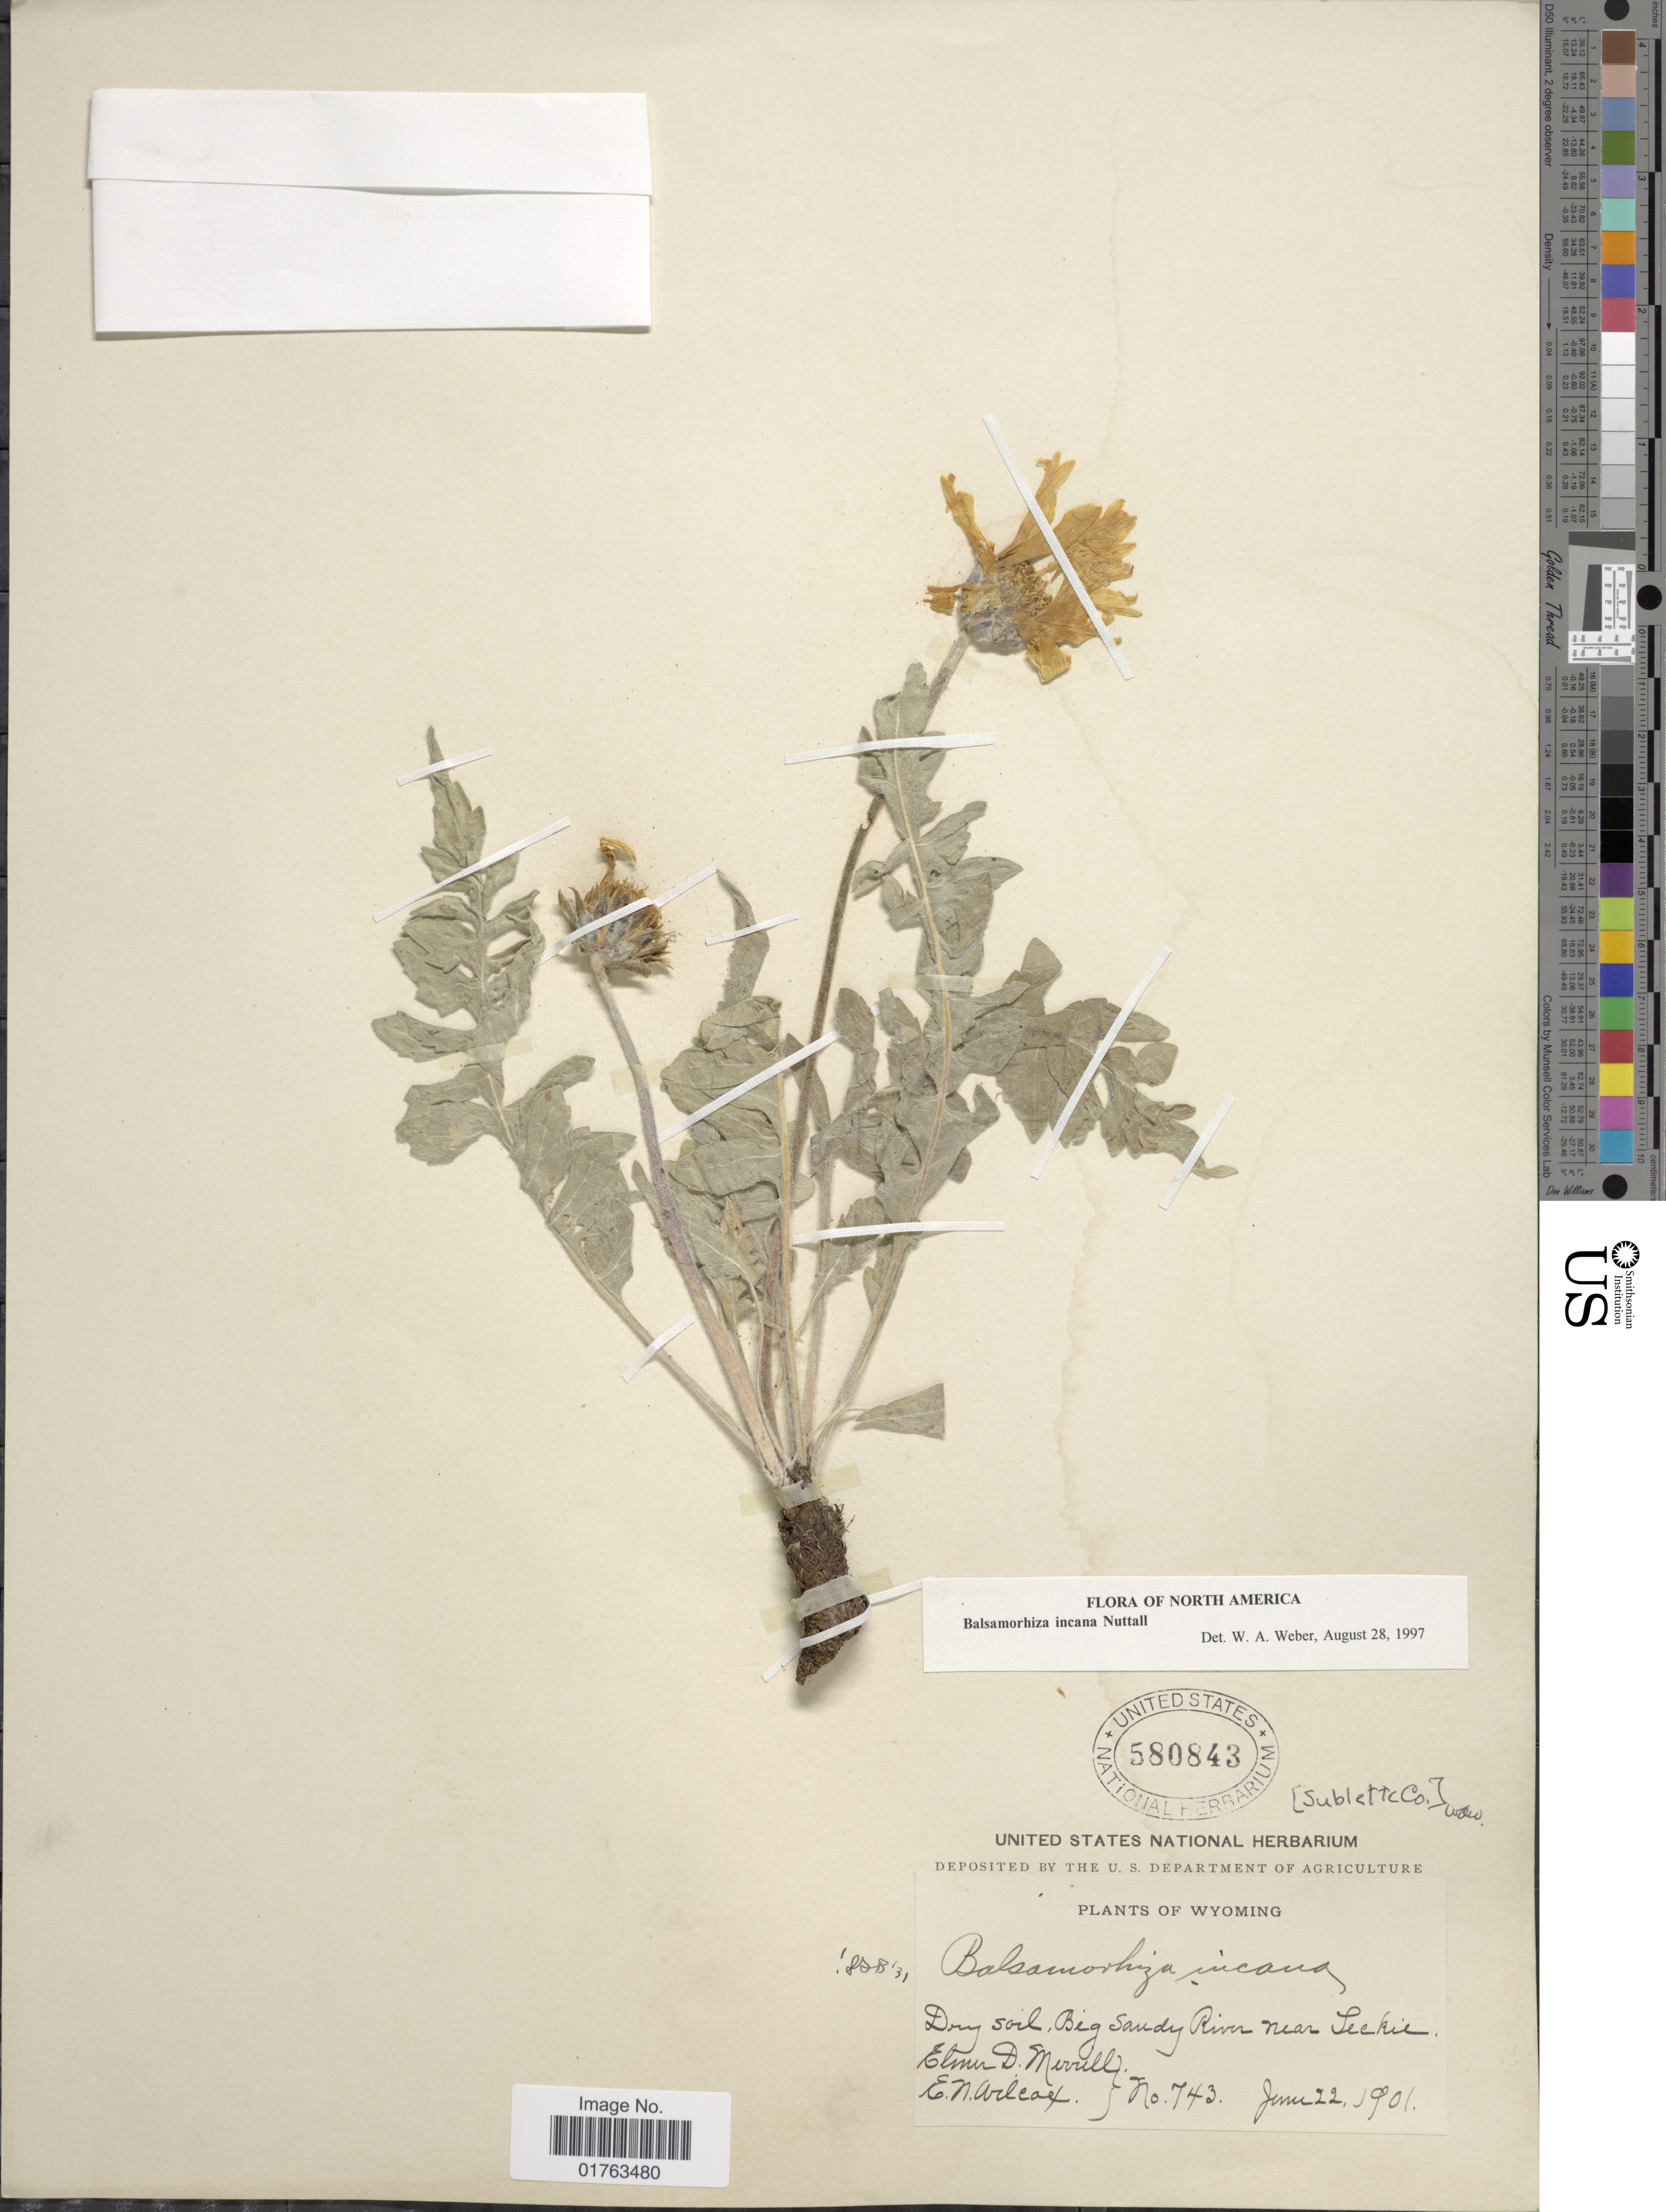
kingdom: Plantae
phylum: Tracheophyta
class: Magnoliopsida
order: Asterales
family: Asteraceae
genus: Balsamorhiza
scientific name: Balsamorhiza incana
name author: Nutt.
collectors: E. D. Merrill & E. Wilcox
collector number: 743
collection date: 1901-06-22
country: United States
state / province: Wyoming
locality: Dry soil, Big Sandy River near Leckie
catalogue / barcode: US 580843